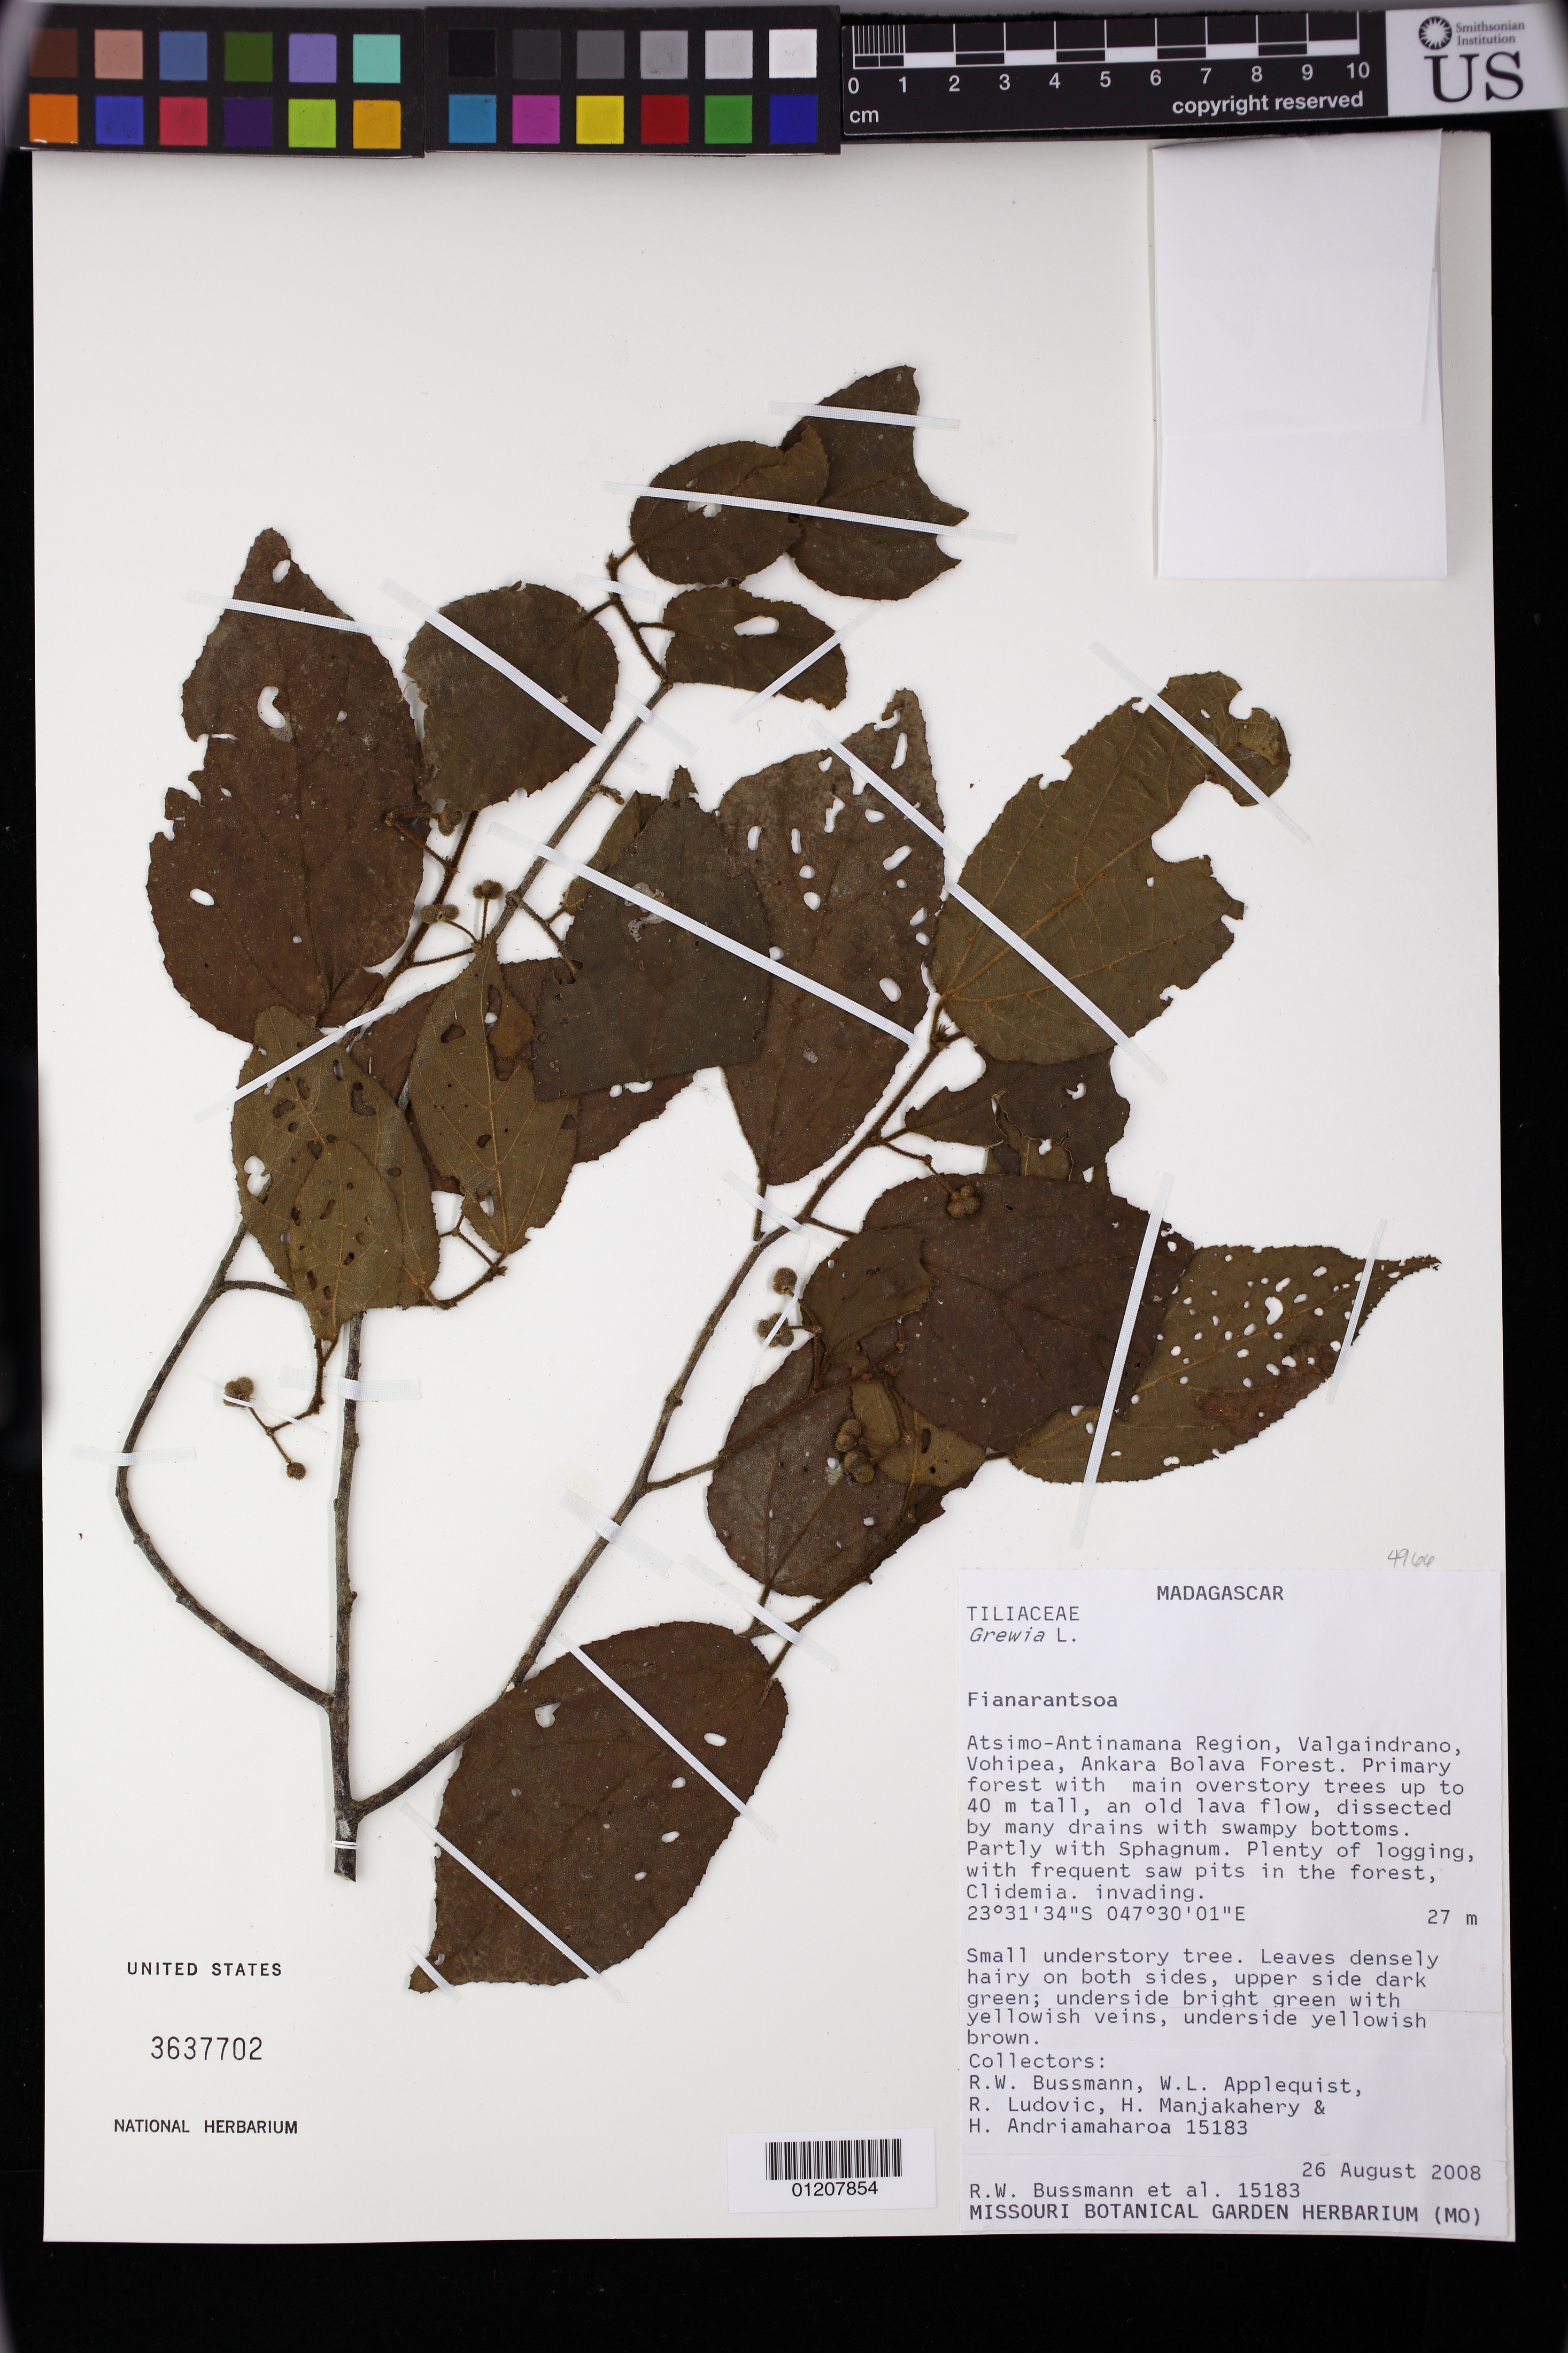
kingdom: Plantae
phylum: Tracheophyta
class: Magnoliopsida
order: Malvales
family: Malvaceae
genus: Grewia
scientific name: Grewia aprina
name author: Capuron & Mabb. ex Phillipson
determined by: Jourdain-Fievet, L.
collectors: R. W. Bussmann, W. Applequist, R. Ludovic & H. N. Manjakahery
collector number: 15183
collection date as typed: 26 Aug 2008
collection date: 2008-08-26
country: Madagascar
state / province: Atsimo-Atsinanana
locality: Atsimo-Antinamana Region, Valgaindrano, Vohipea, Ankara Bolava Forest.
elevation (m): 27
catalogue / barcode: US 3637702